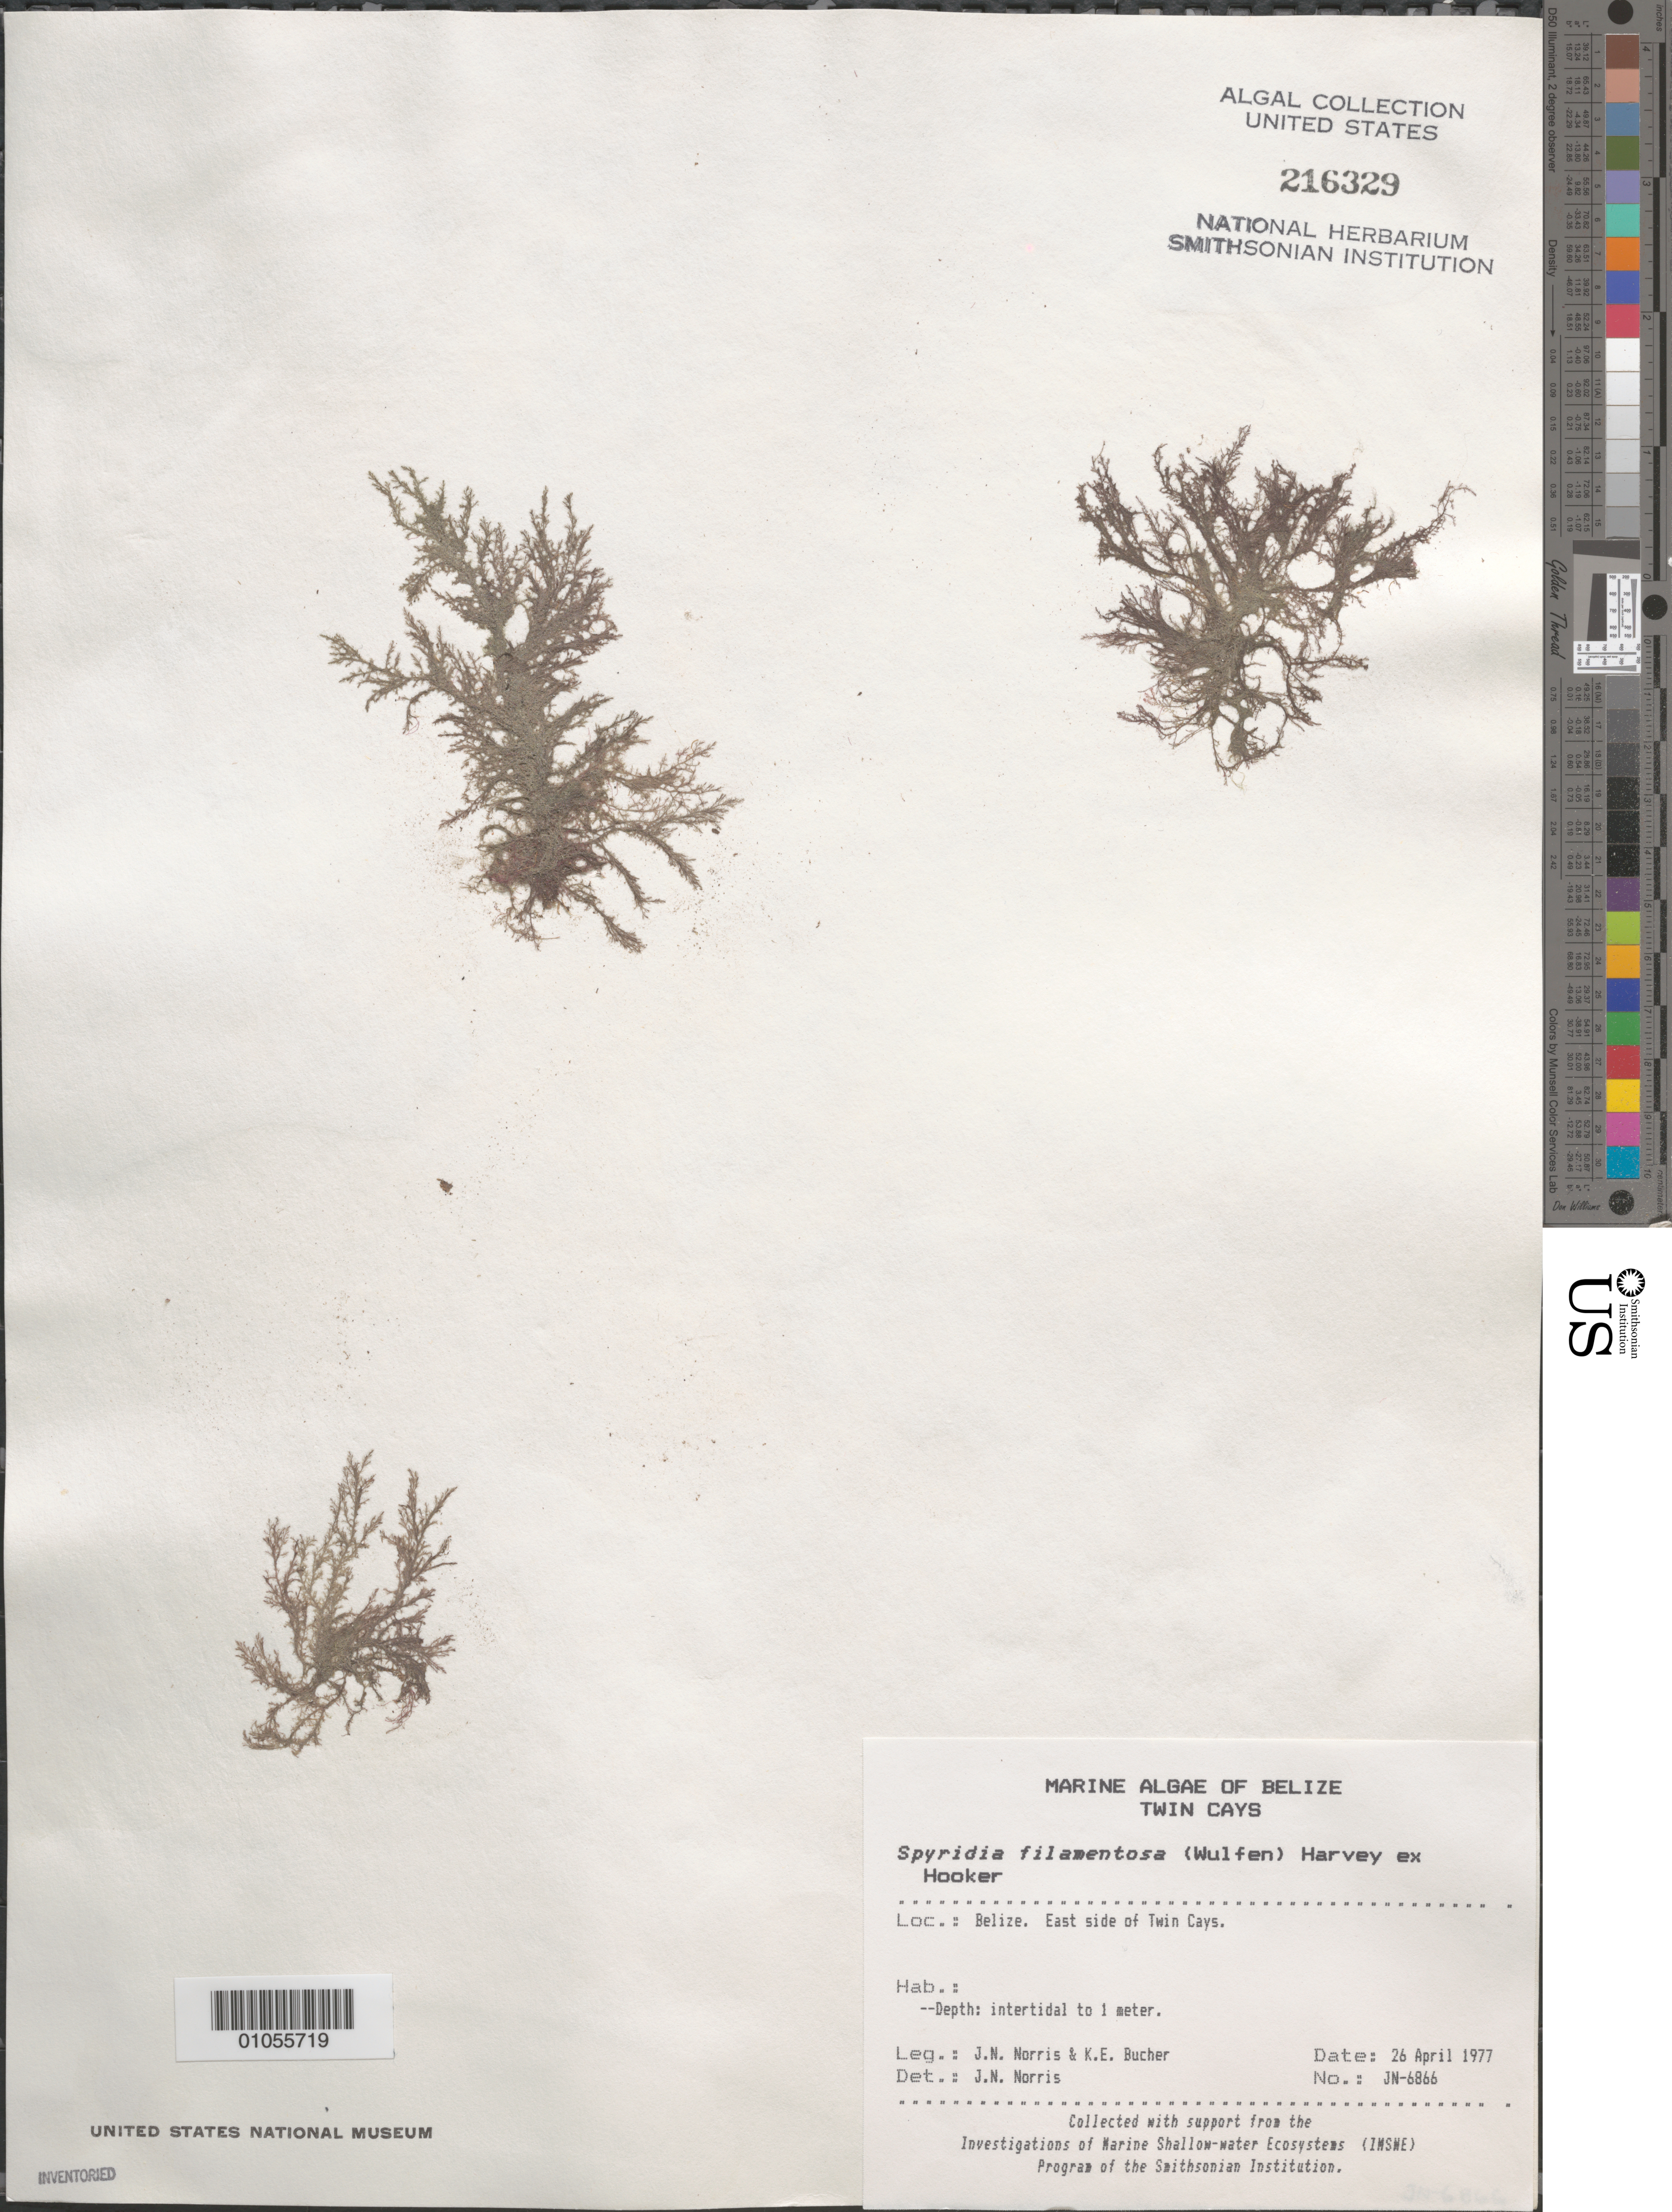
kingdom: Plantae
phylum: Rhodophyta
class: Florideophyceae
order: Ceramiales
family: Spyridiaceae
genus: Spyridia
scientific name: Spyridia filamentosa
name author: (Wulfen) Harv.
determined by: Norris, James N.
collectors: J. N. Norris & K. E. Bucher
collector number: JN-6866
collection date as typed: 26 Apr 1977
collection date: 1977-04-26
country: Belize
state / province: Stann Creek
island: Twin Cays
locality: East side of Twin Cays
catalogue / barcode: US 216329